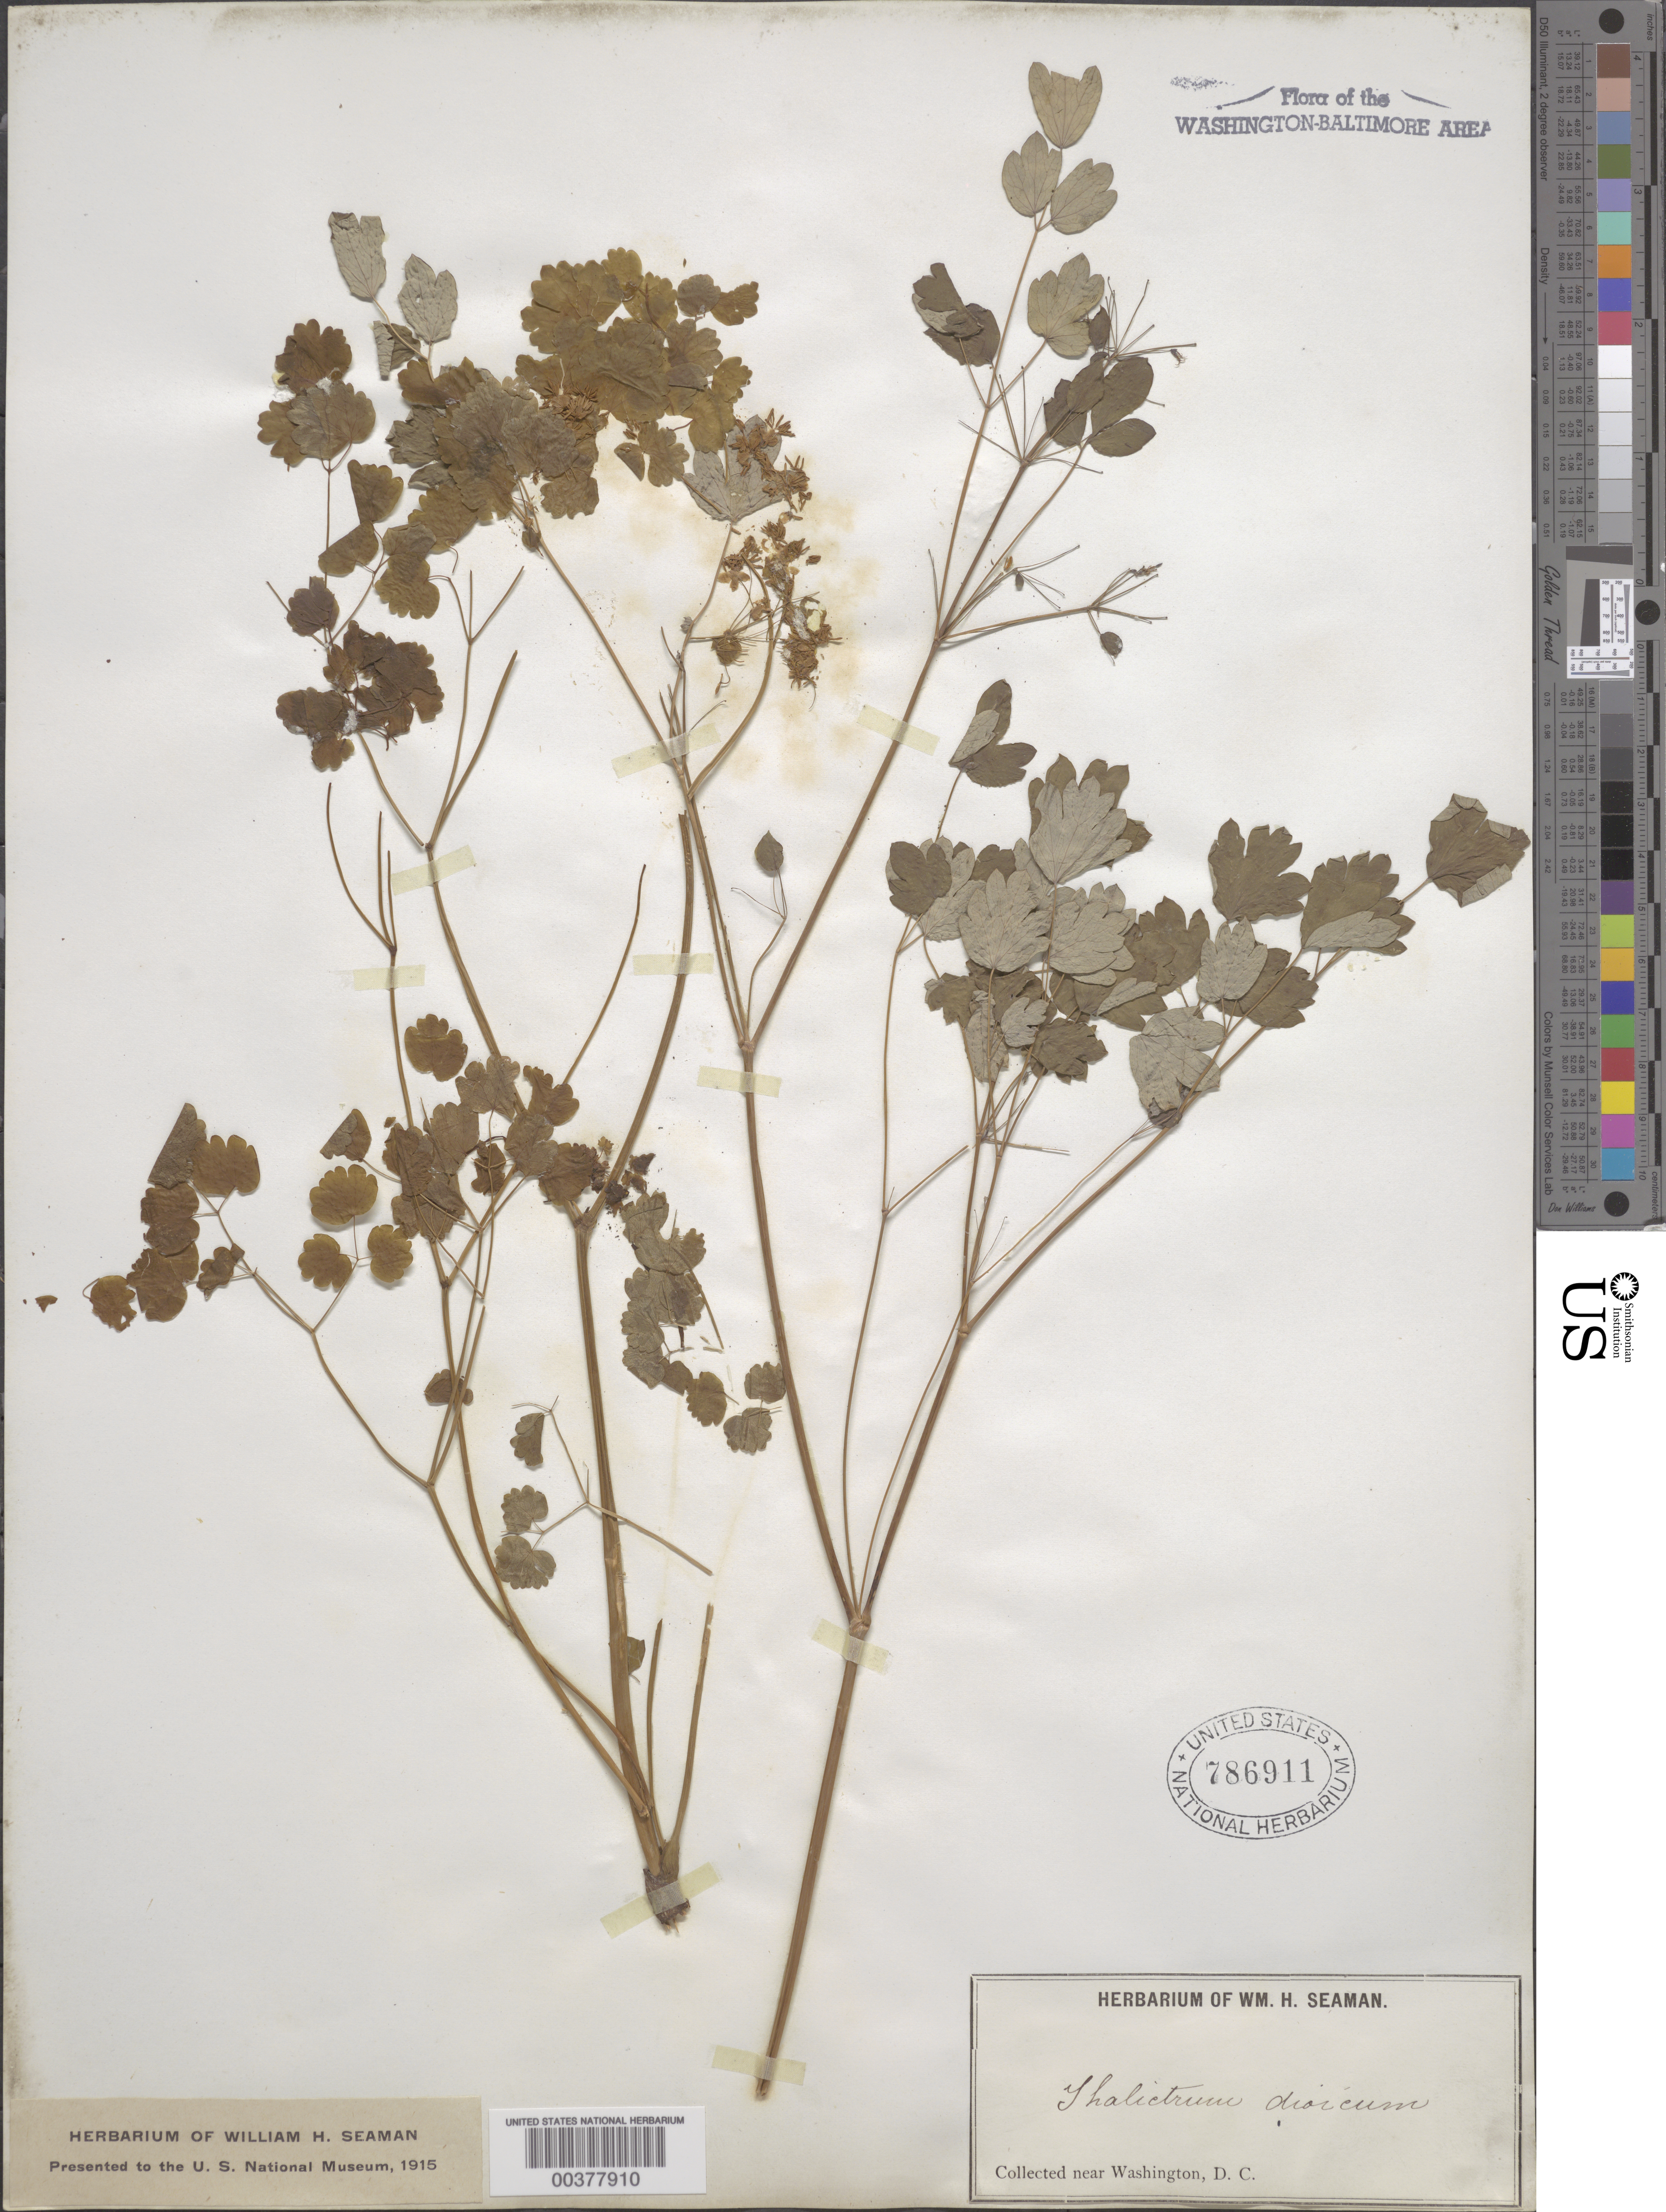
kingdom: Plantae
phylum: Tracheophyta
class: Magnoliopsida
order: Ranunculales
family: Ranunculaceae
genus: Thalictrum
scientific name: Thalictrum dioicum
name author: L.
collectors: W. Seaman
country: United States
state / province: District of Columbia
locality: Washington DC area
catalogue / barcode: US 786911